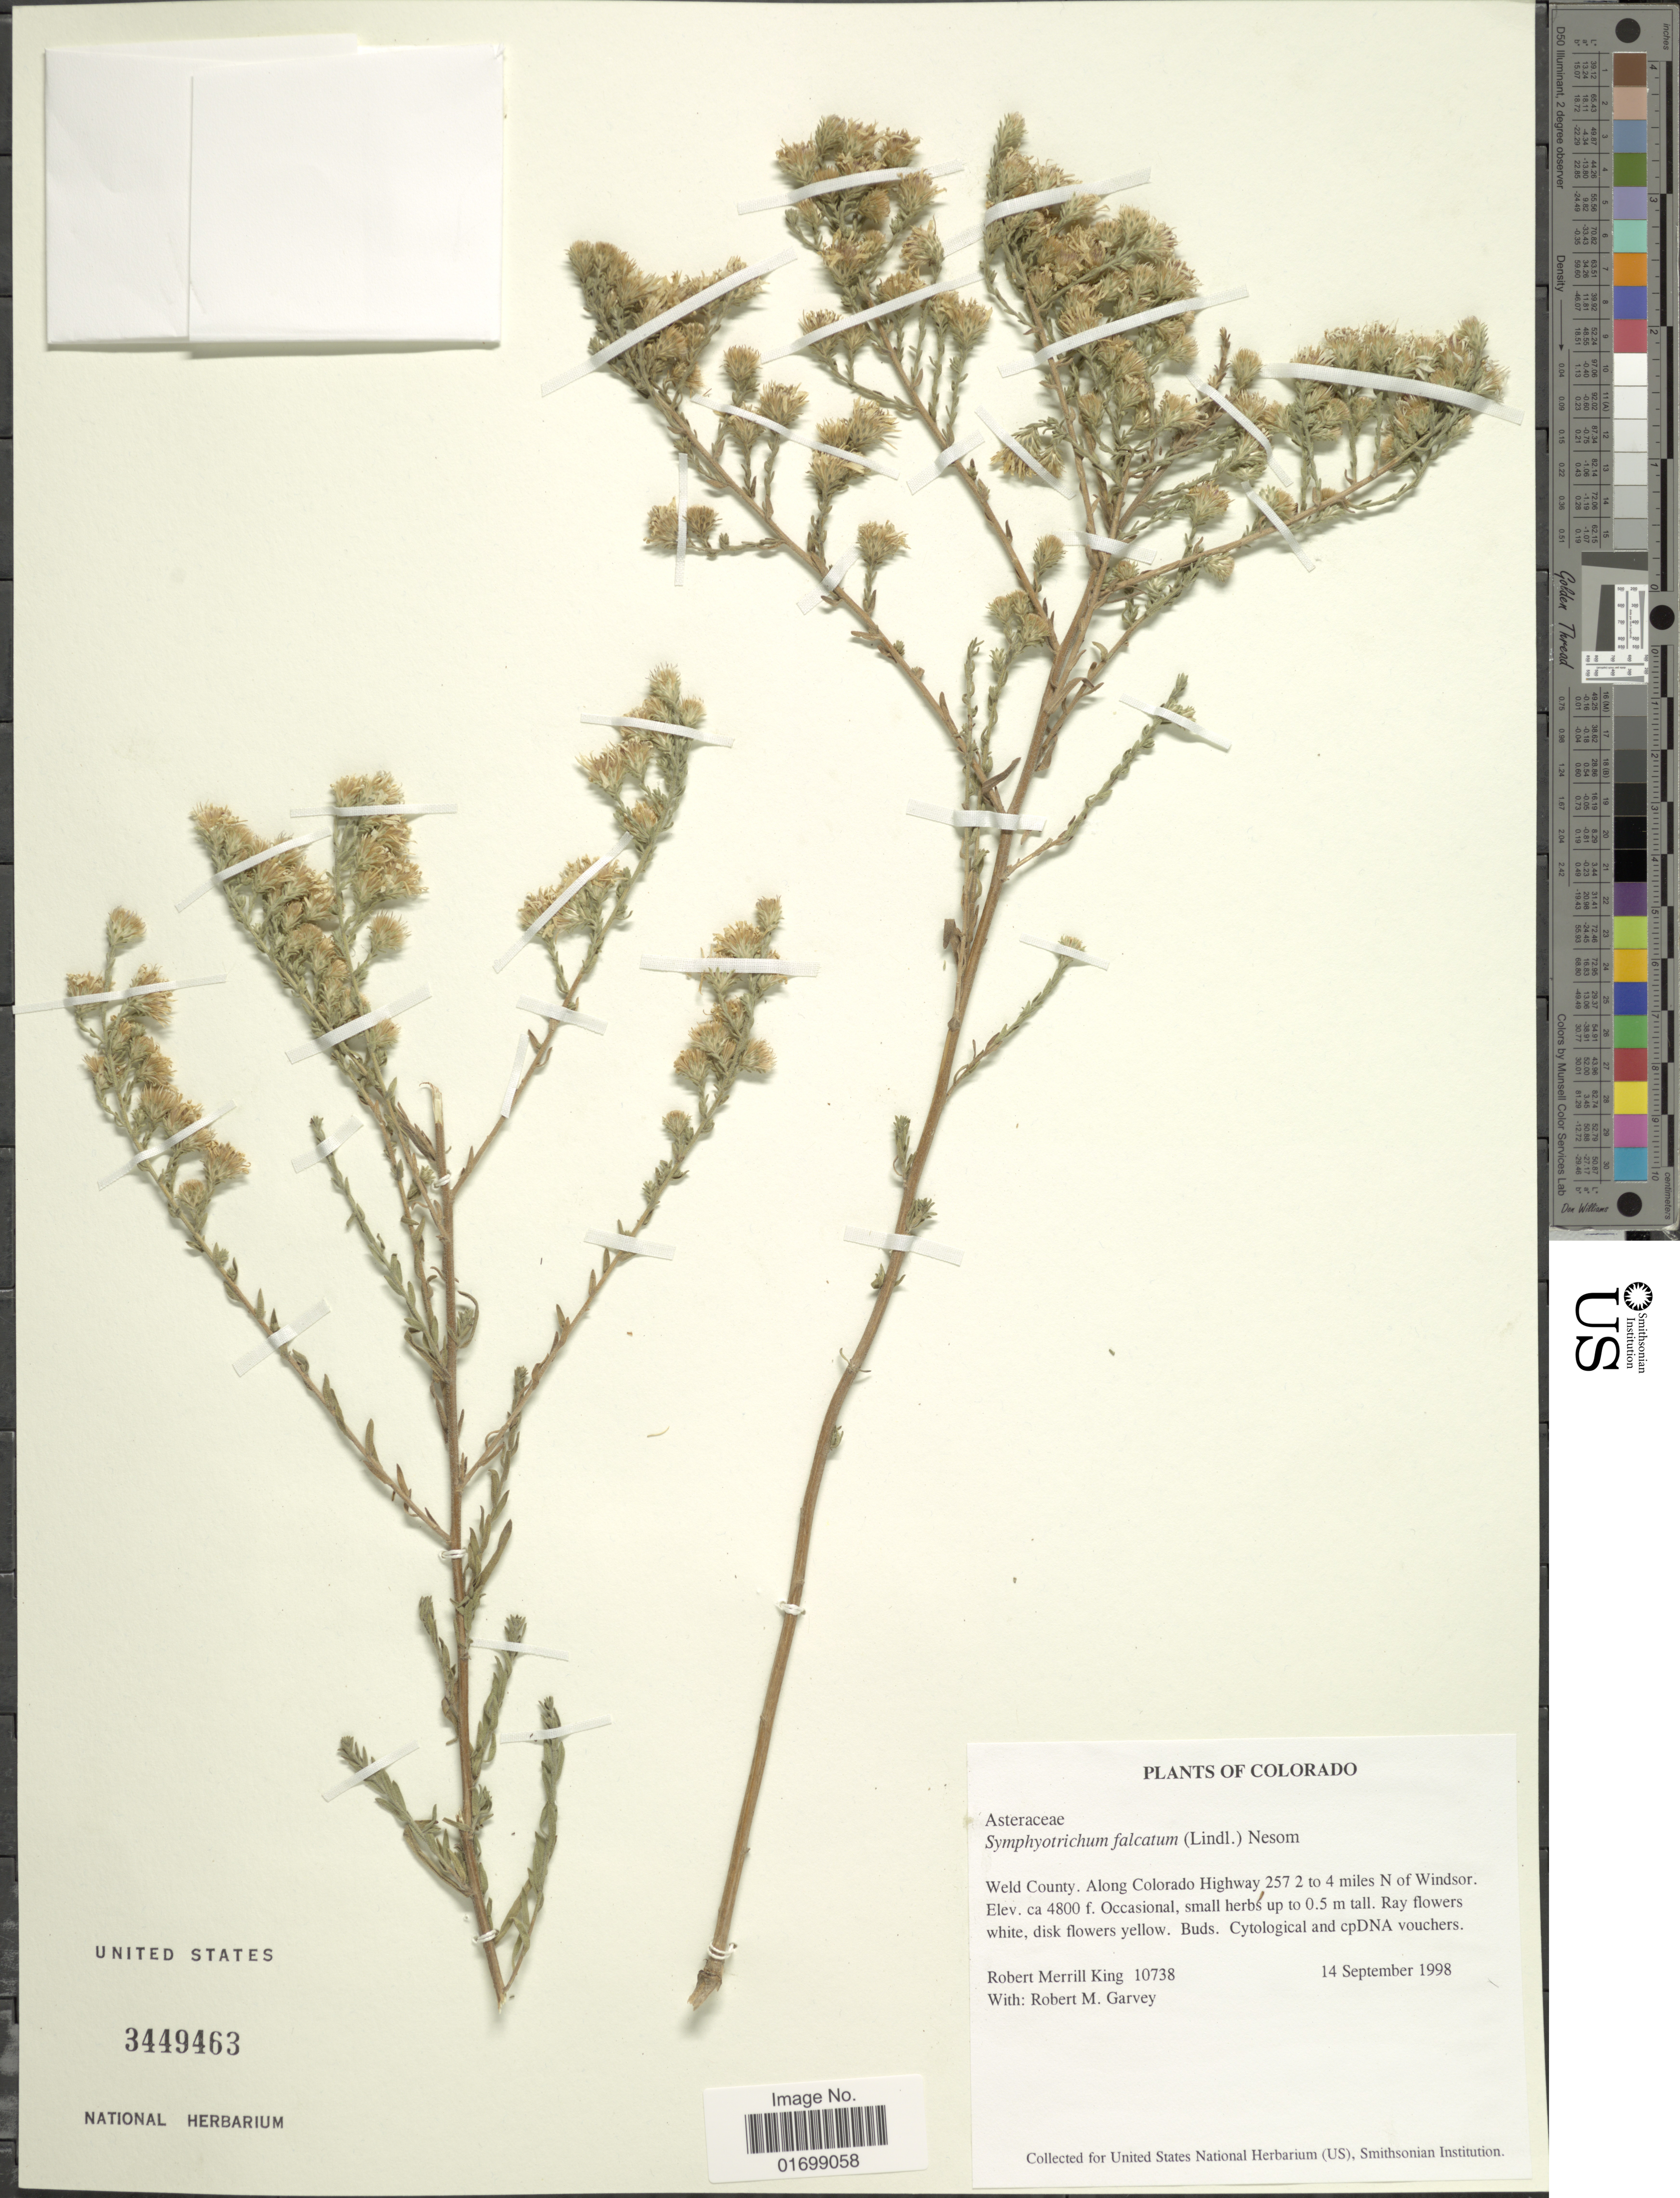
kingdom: Plantae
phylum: Tracheophyta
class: Magnoliopsida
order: Asterales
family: Asteraceae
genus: Symphyotrichum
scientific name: Symphyotrichum falcatum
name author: (Lindl. ex Lindl.) G.L. Nesom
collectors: R. M. King & R. Garvey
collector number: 10738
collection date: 1998-09-14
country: United States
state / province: Colorado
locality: Weld County, along Colorado Highway 257 2 to 4 miles N of Windsor.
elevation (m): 1463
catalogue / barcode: US 3449463